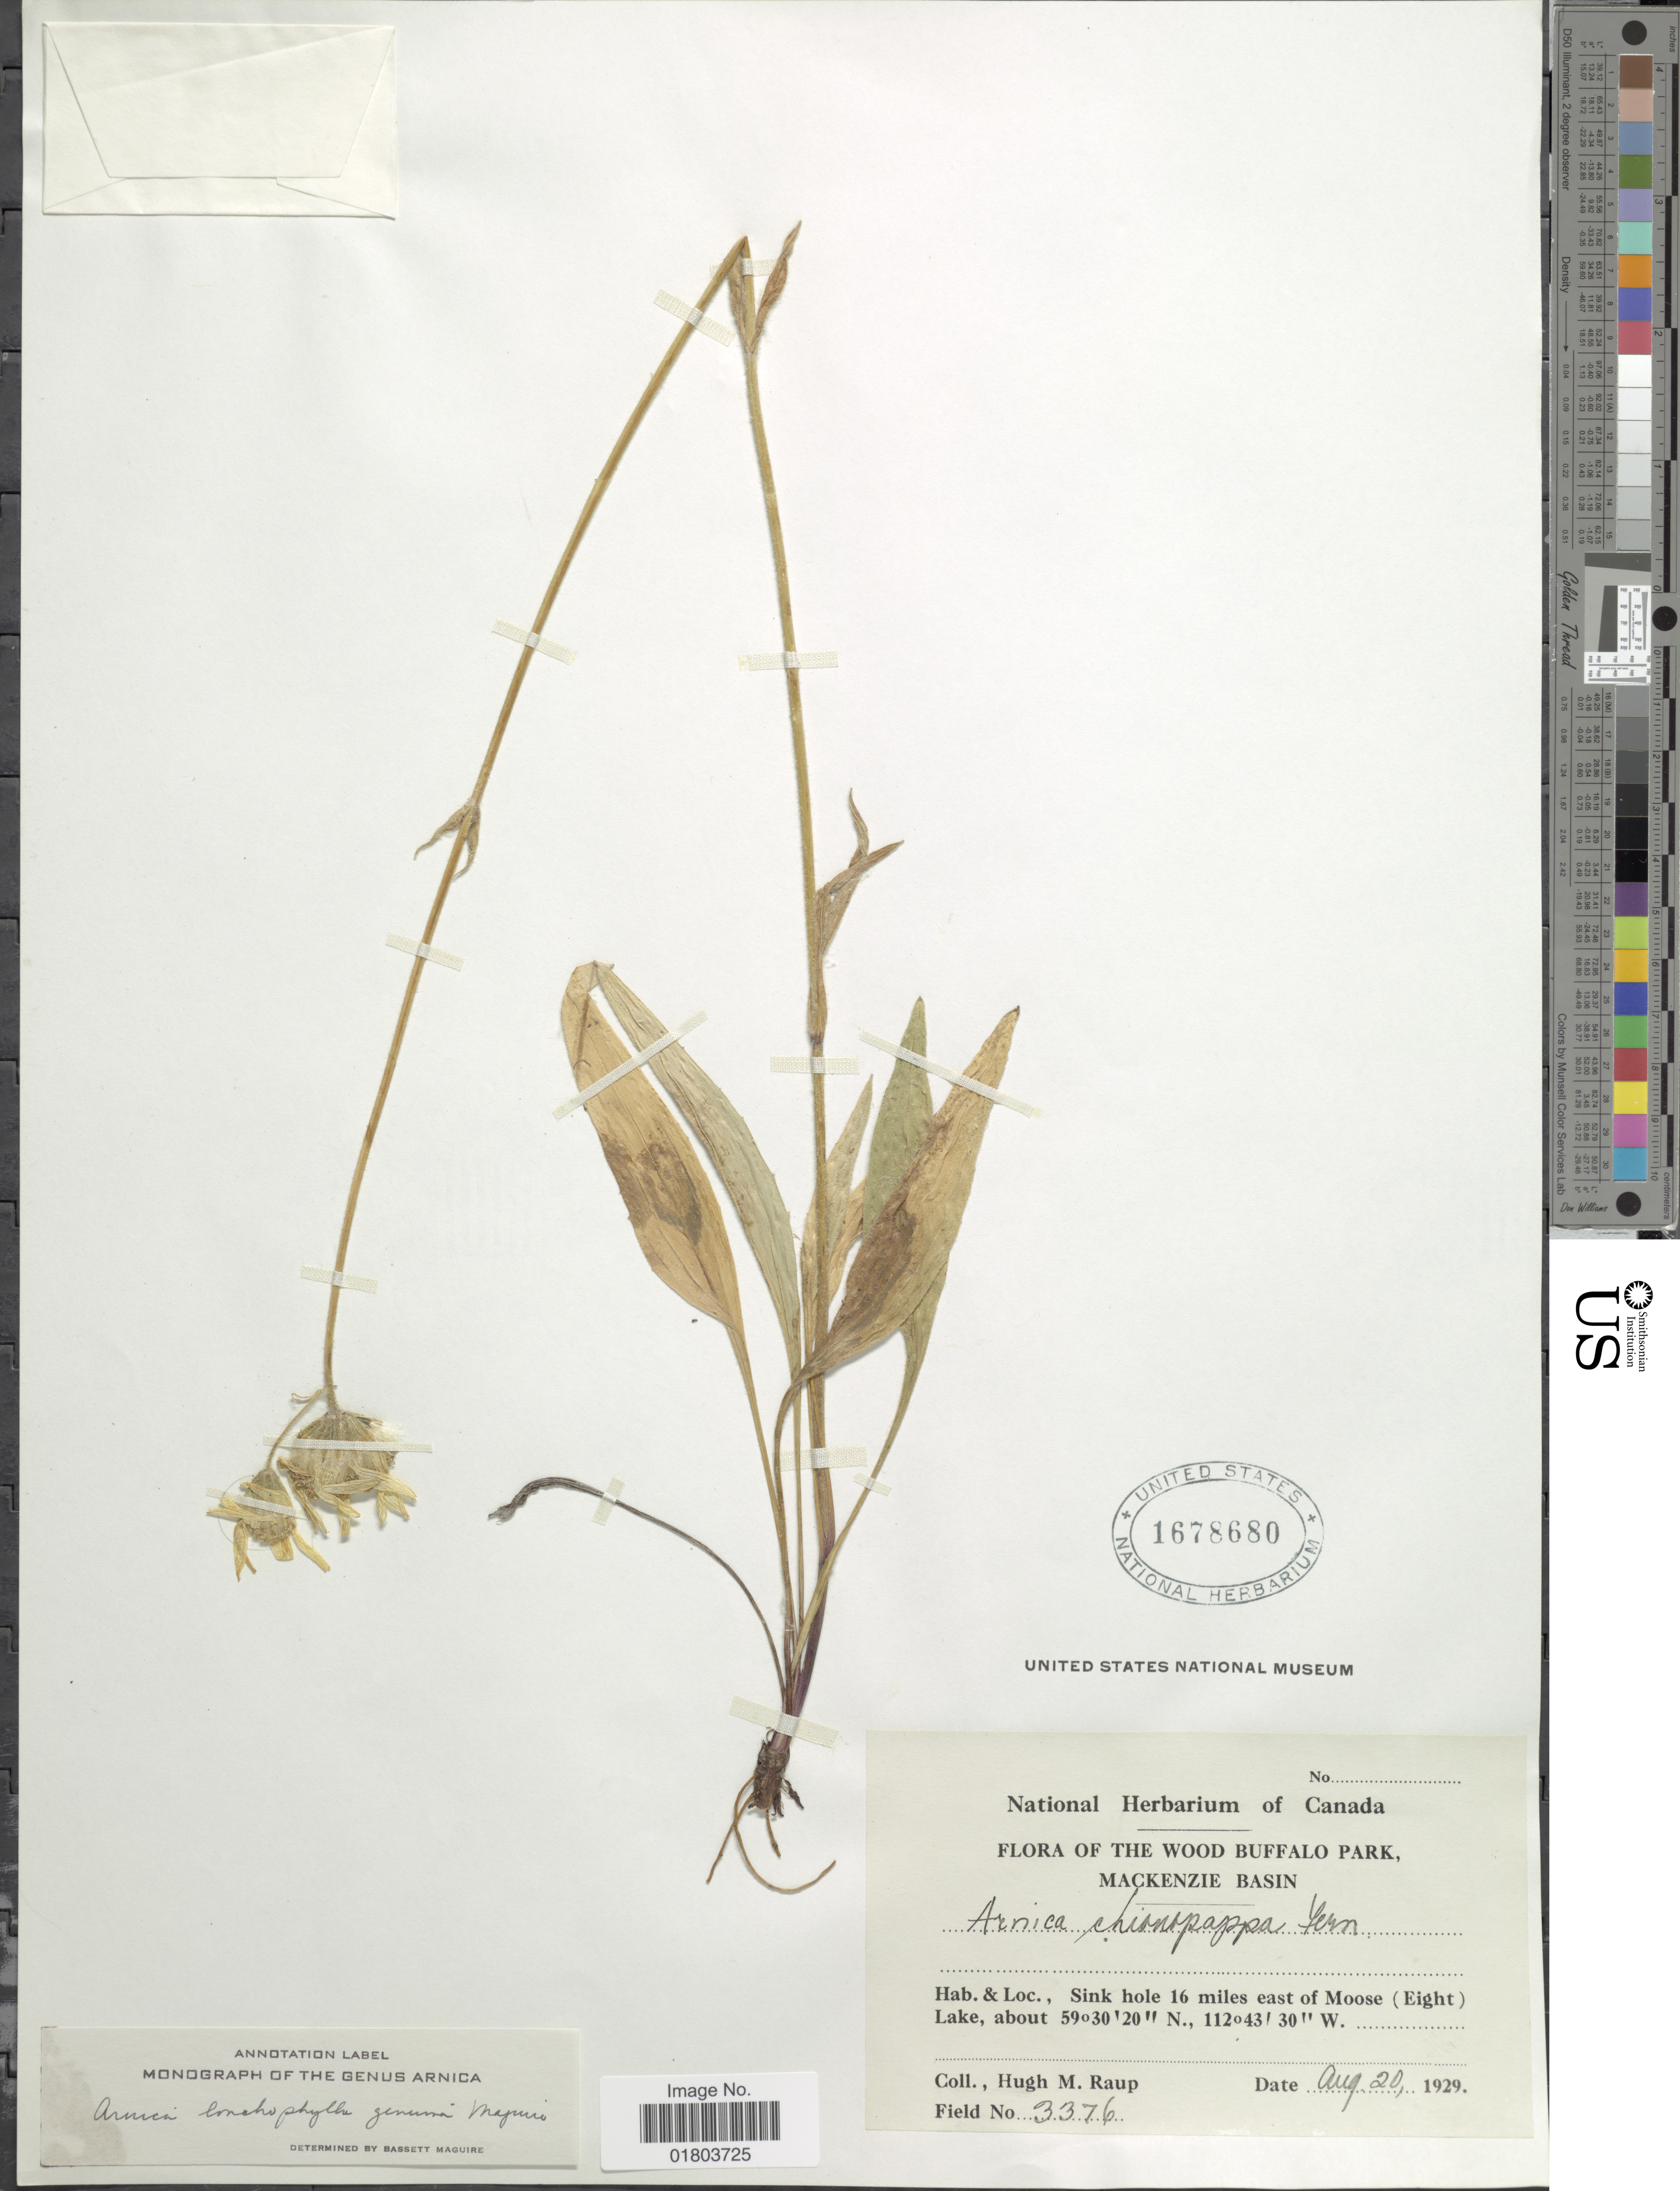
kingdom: Plantae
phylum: Tracheophyta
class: Magnoliopsida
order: Asterales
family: Asteraceae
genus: Arnica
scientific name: Arnica lonchophylla subsp. genuina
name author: Maguire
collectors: H. Raup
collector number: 3376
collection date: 1929-08-20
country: Canada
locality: The Wood Buffalo Park, mackenzie Basin, Sink hole 16 miles east of Moose (Eight) Lake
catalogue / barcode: US 1678680